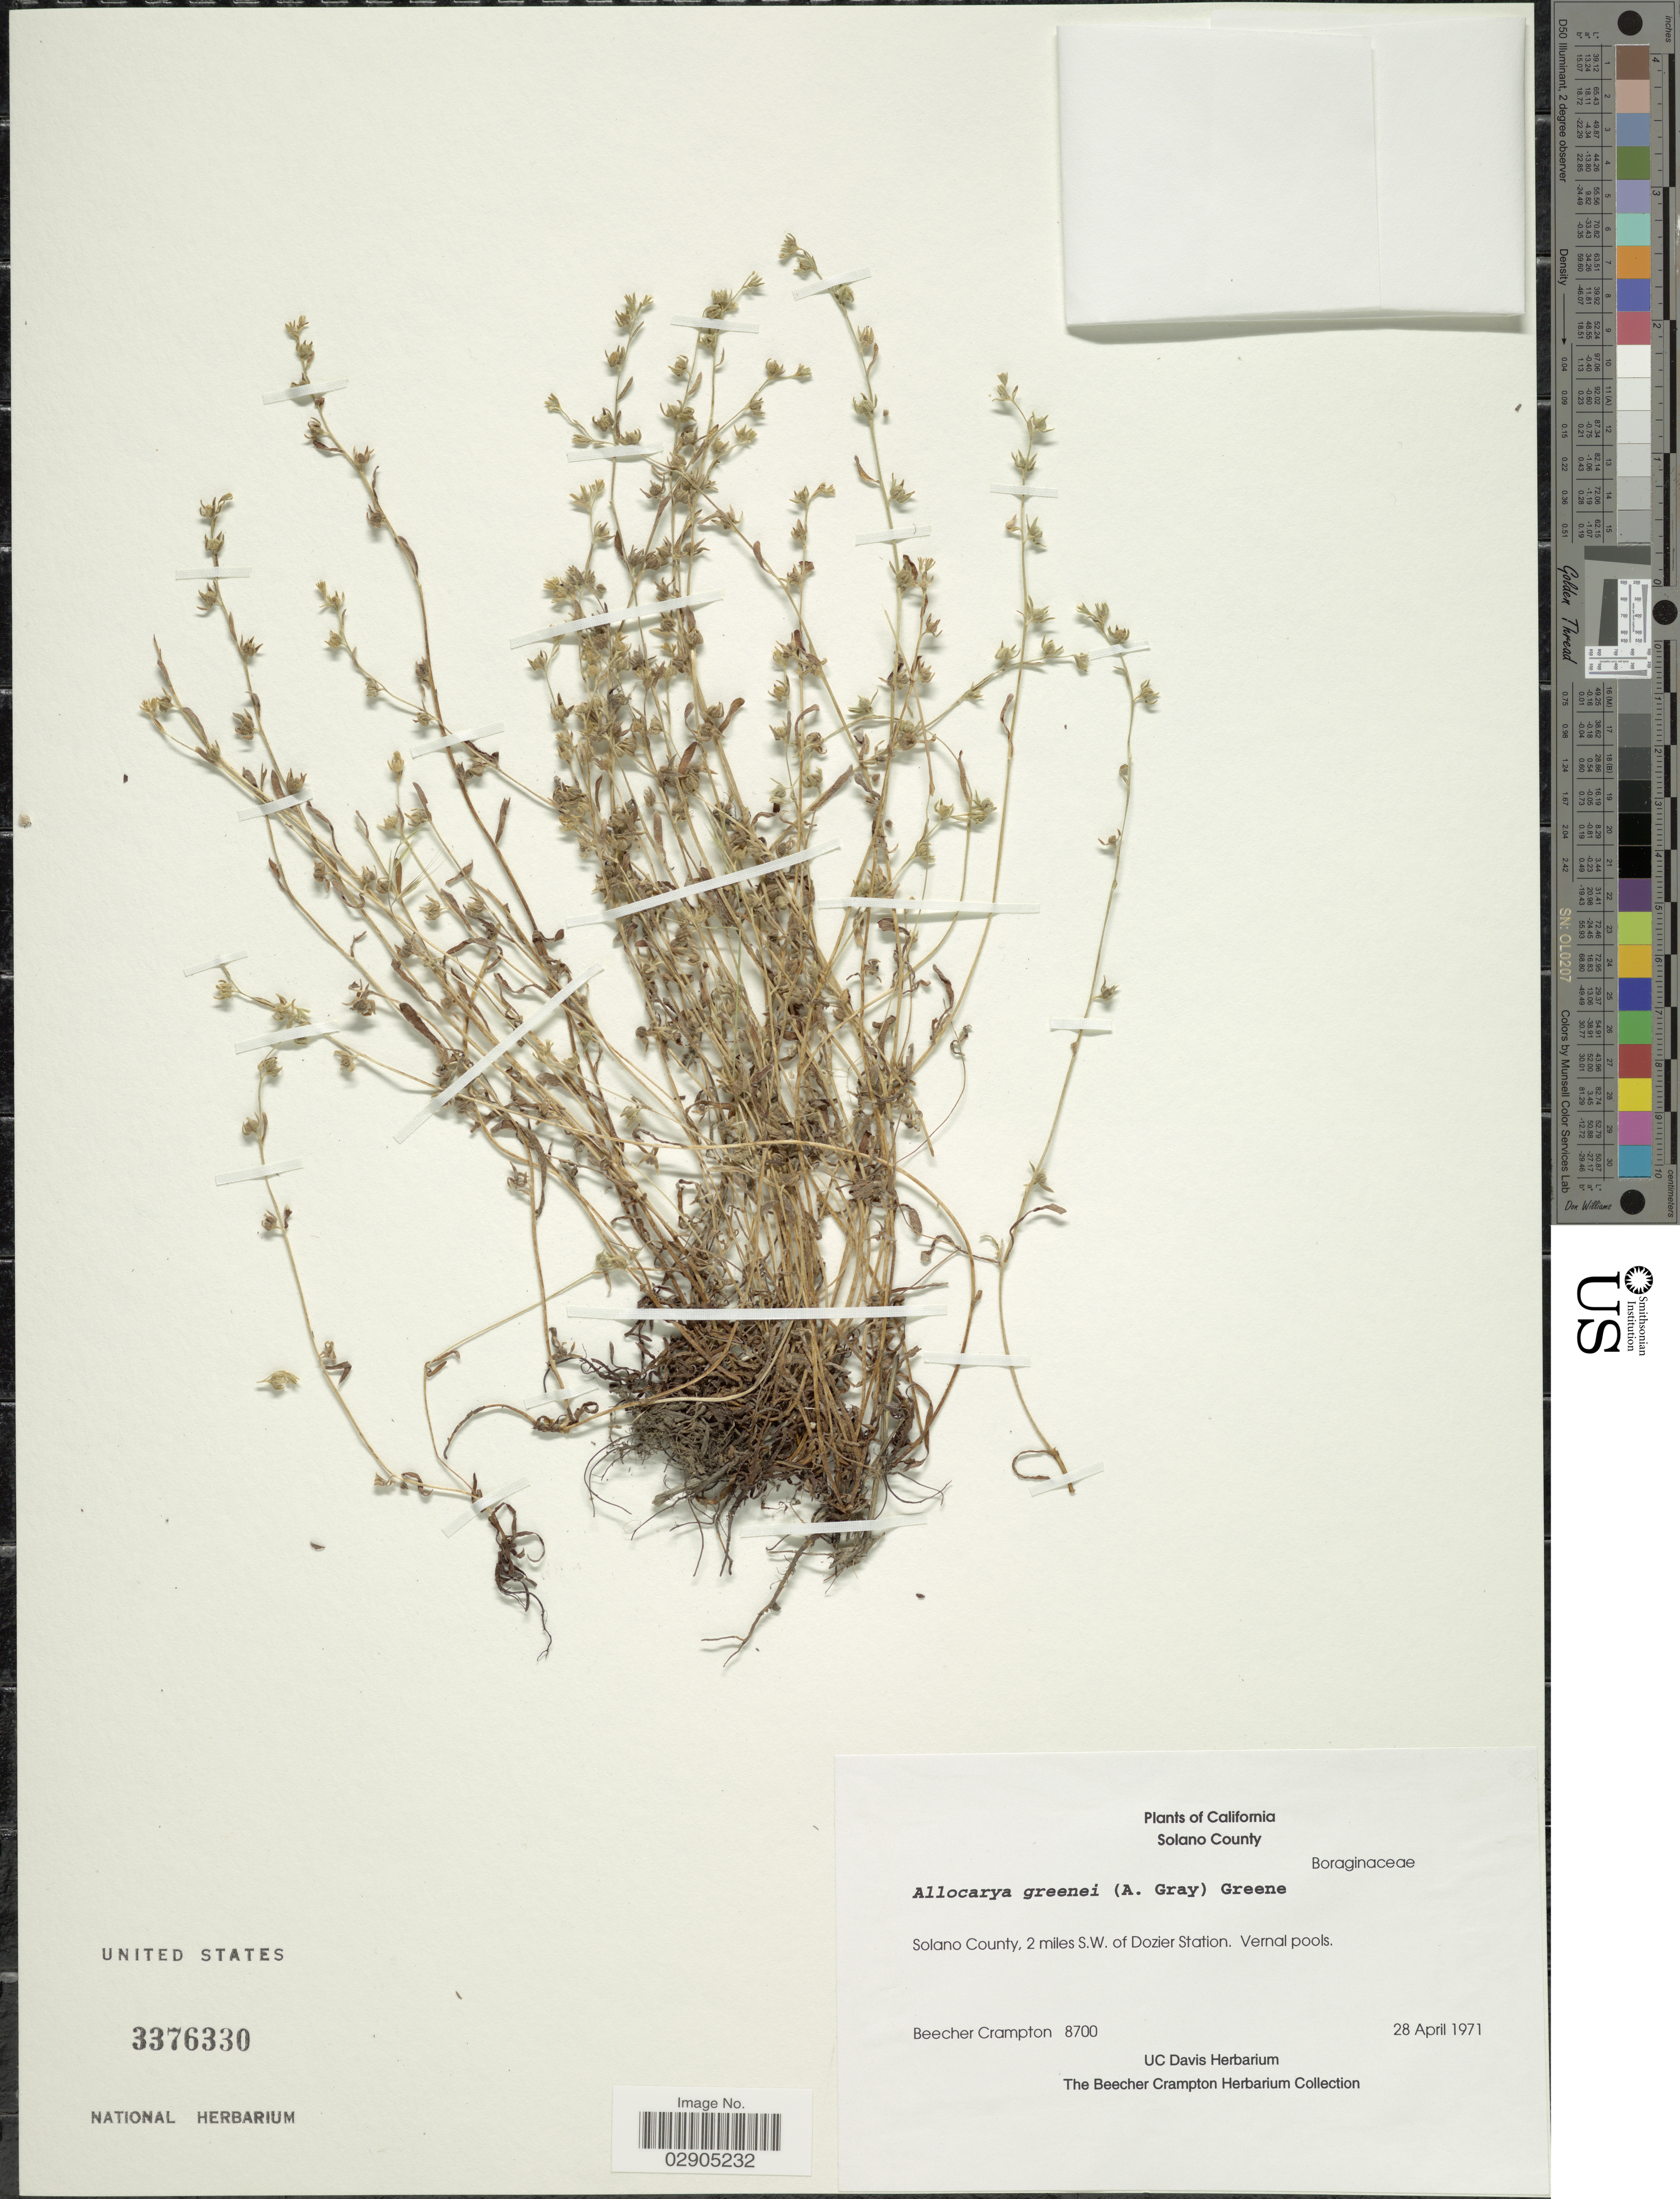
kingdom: Plantae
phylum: Tracheophyta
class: Magnoliopsida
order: Boraginales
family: Boraginaceae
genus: Allocarya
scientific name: Allocarya greenei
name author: (A. Gray) S.W. Greene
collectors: B. Crampton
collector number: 8700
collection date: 1971-04-28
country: United States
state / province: California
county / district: Solano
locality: Solano County, 2 miles S.W. of Dozier Station. Vernal pools.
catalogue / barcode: US 3376330